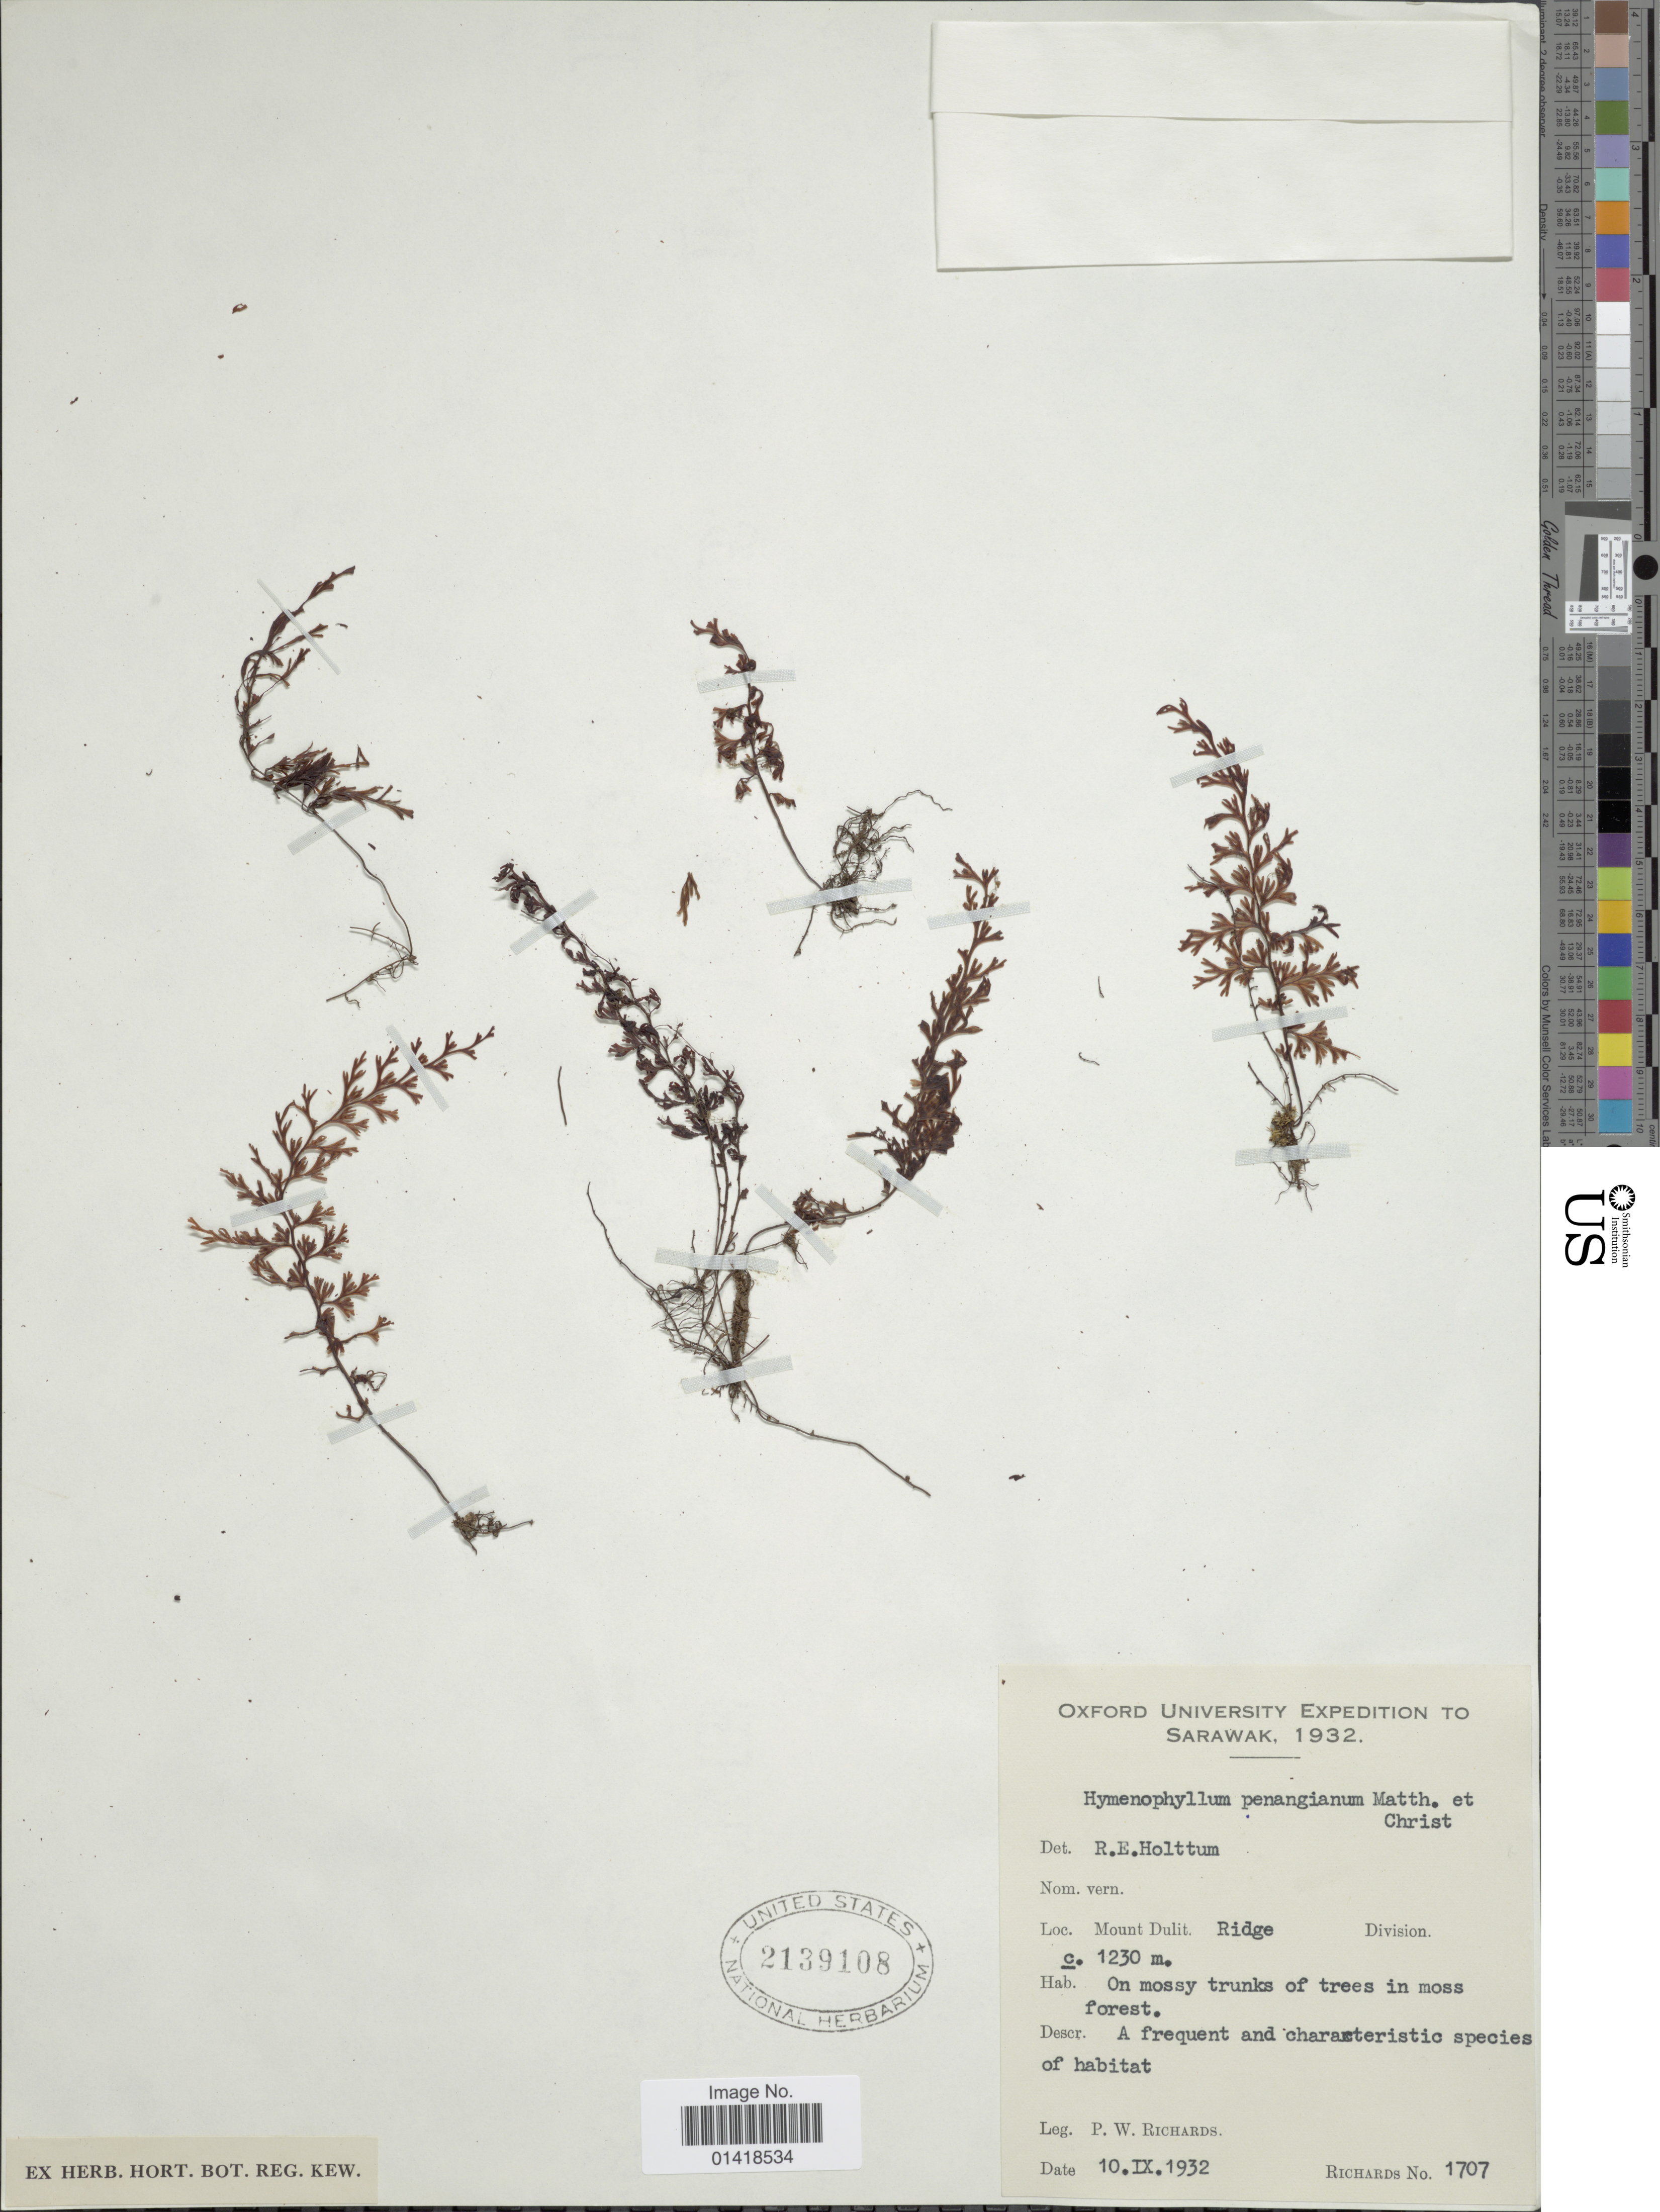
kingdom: Plantae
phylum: Tracheophyta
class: Polypodiopsida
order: Hymenophyllales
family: Hymenophyllaceae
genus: Hymenophyllum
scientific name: Hymenophyllum penangianum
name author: C.G. Matthew & Christ ex Christ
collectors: P. Richards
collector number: Richards 1707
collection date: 1932-09-10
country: Malaysia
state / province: Sarawak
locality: Mount Dulit Ridge Division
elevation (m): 1230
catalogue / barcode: US 2139108